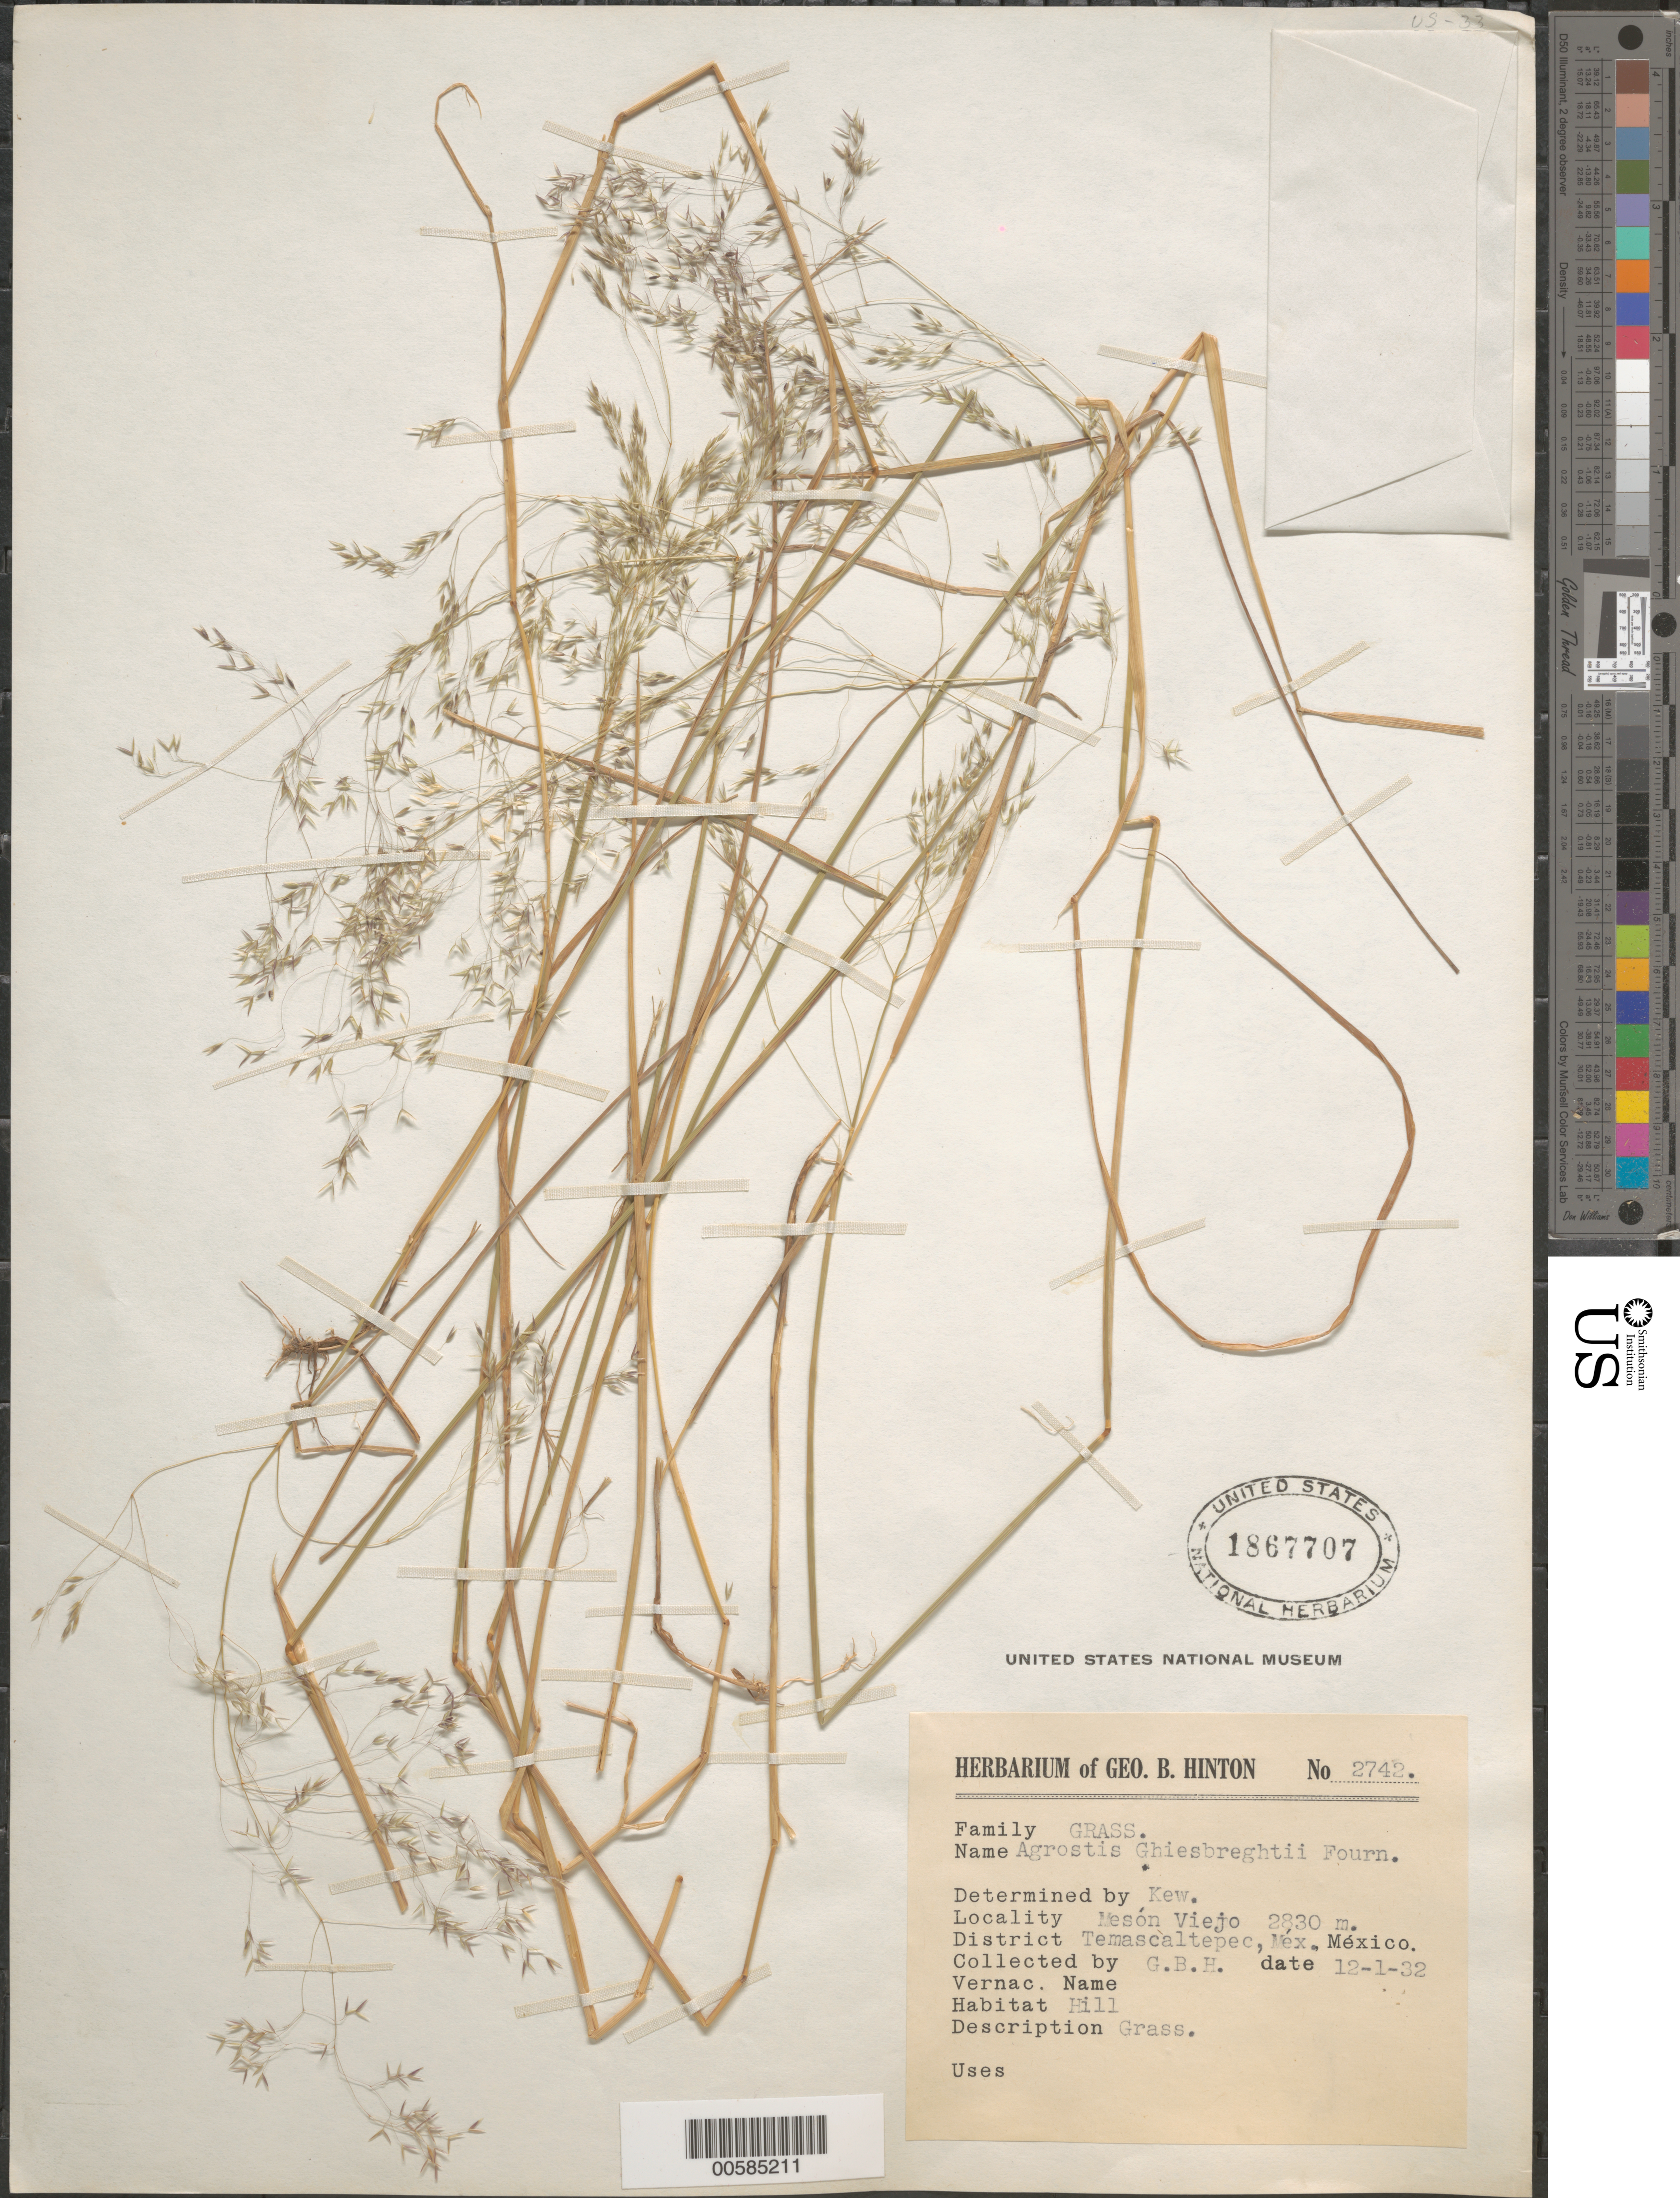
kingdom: Plantae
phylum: Tracheophyta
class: Liliopsida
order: Poales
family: Poaceae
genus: Agrostis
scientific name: Agrostis ghiesbreghtii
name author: E. Fourn.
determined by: Kew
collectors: G. B. Hinton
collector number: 2742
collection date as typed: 1 Dec 1932 or 12 Jan 1932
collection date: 1932-01-12 or 1932-12-01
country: Mexico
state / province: México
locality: Dist: Temascaltepec; Mesón Viejo.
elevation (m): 2830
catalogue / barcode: US 1867707